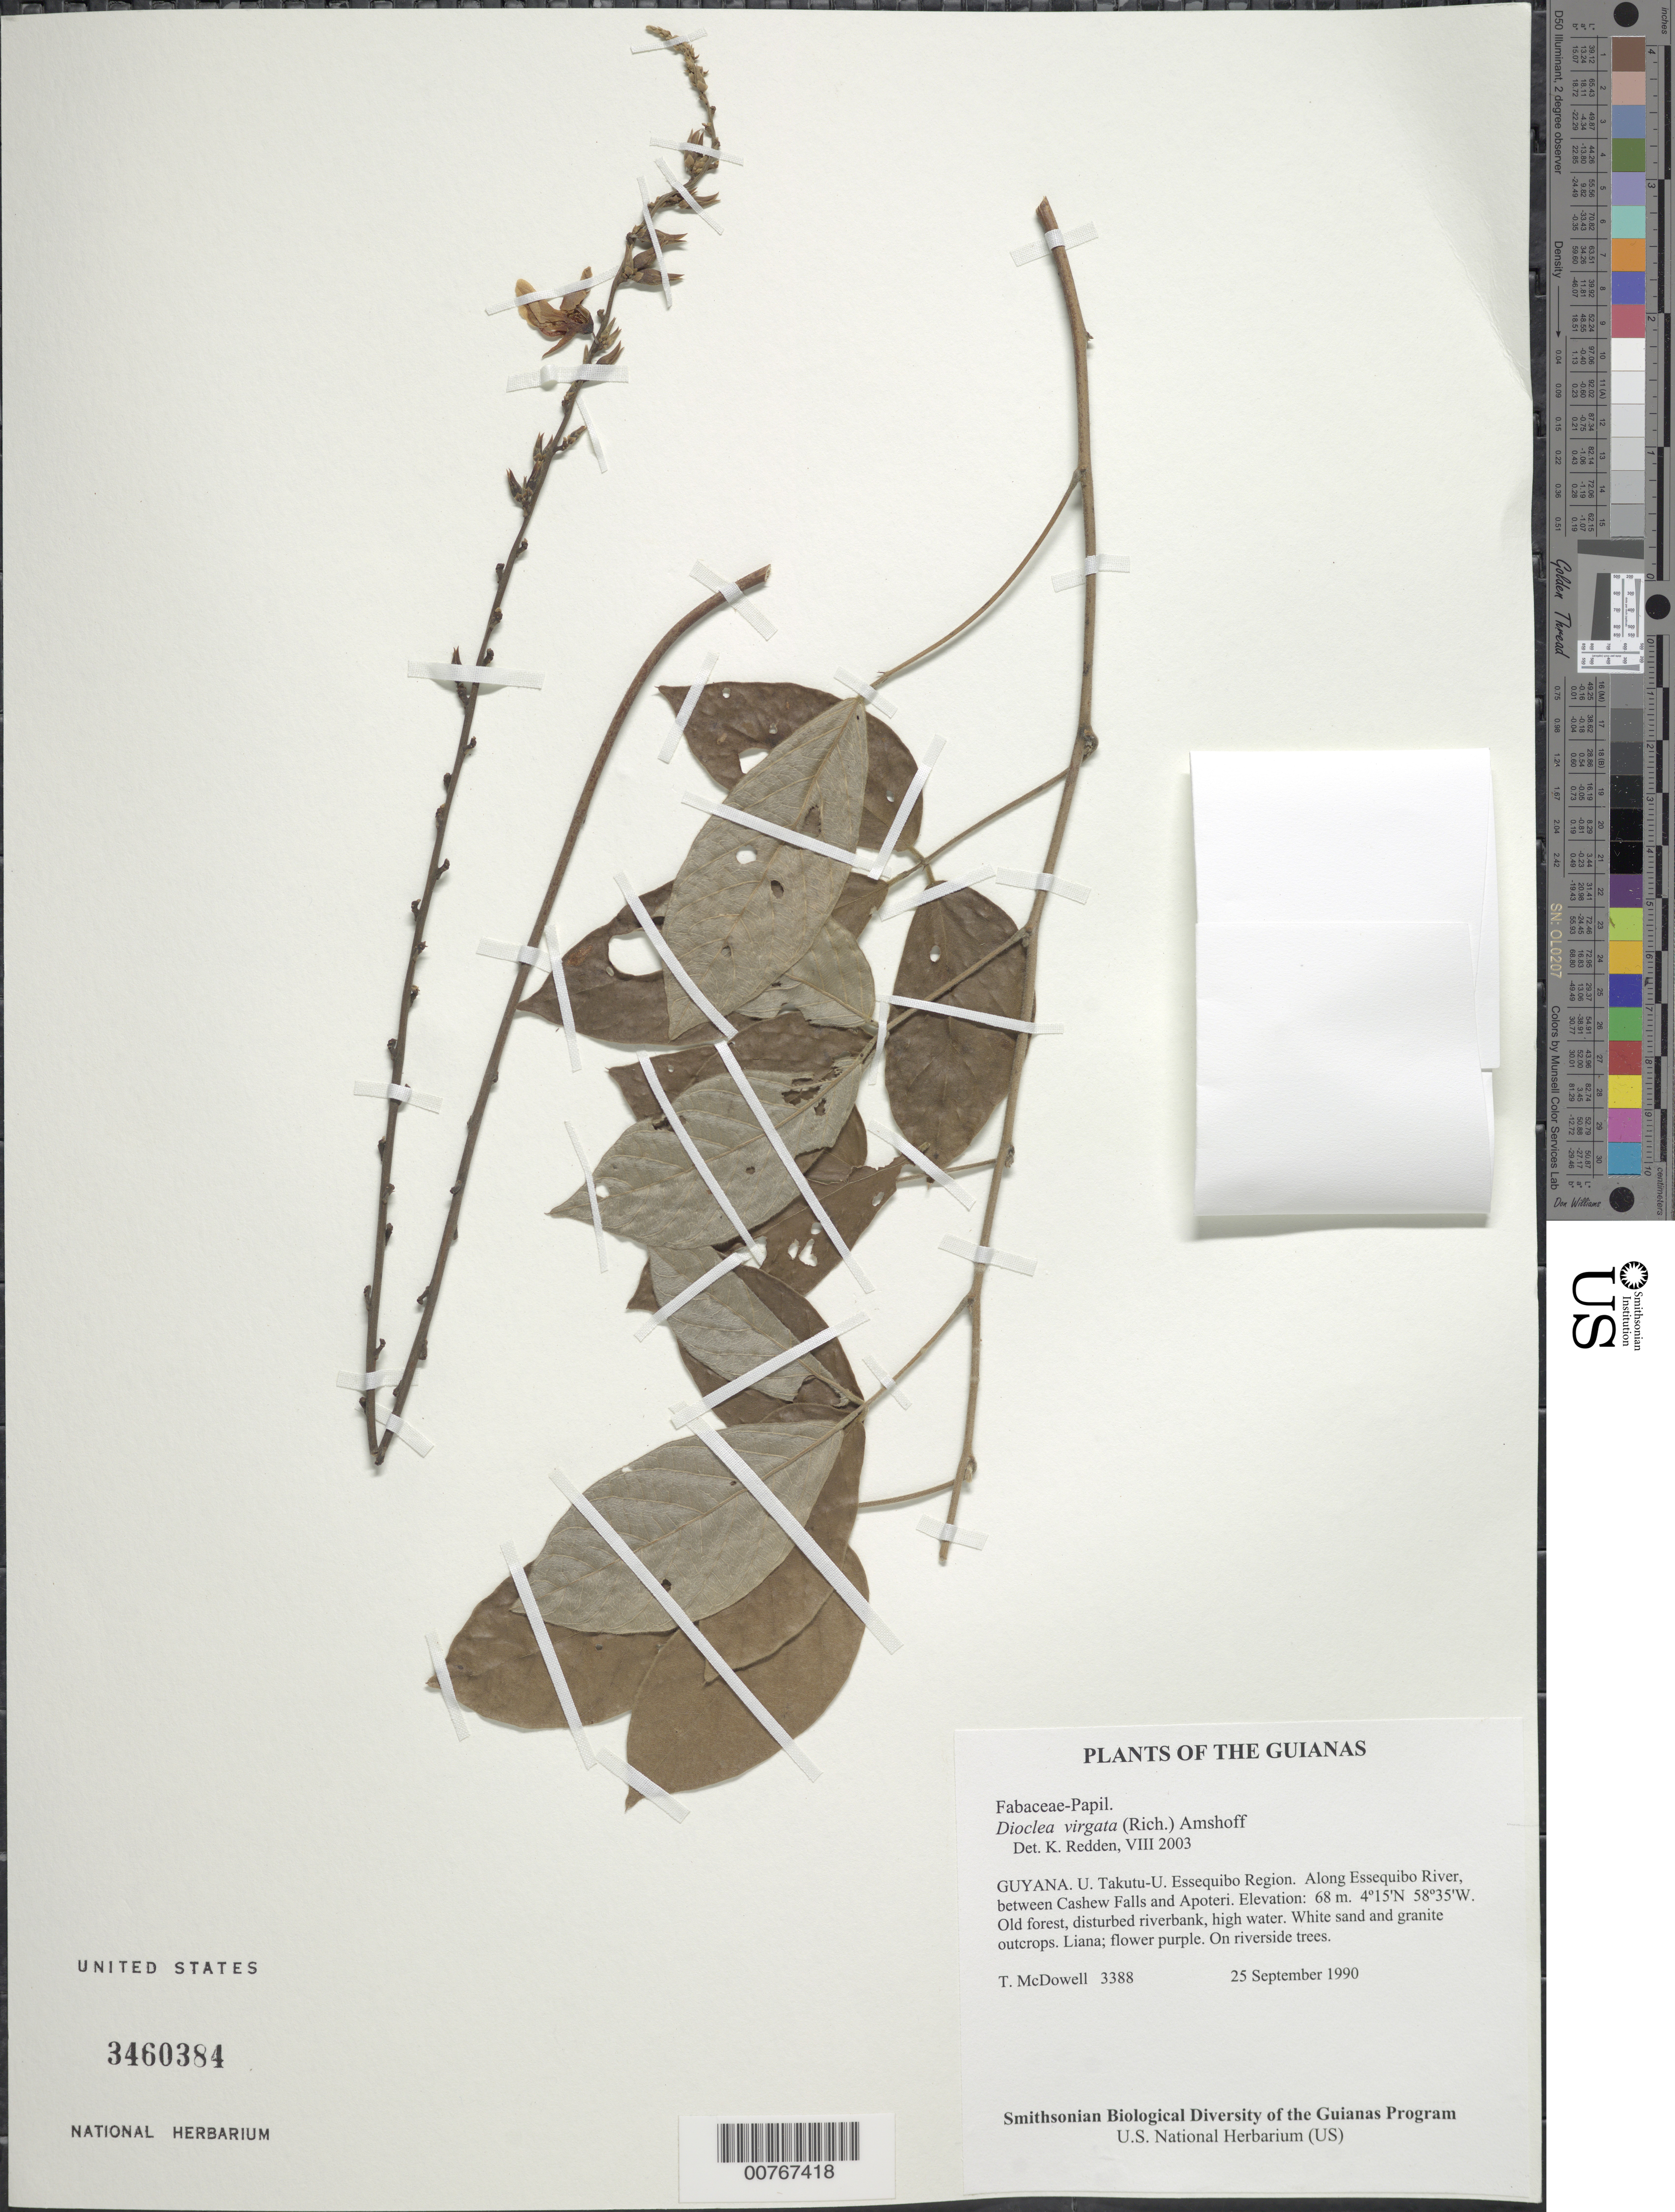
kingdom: Plantae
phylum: Tracheophyta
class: Magnoliopsida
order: Fabales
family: Fabaceae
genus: Dioclea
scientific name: Dioclea virgata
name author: (Rich.) Amshoff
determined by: Redden, K. M.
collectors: T. McDowell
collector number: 3388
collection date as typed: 25 September 1990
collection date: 1990-09-25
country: Guyana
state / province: U. Takutu-U. Essequibo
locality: Along Essequibo River, between Cashew Falls and Apoteri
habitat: Old forest, disturbed riverbank, high water. White sand and granite outcrops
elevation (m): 68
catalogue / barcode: US 3460384